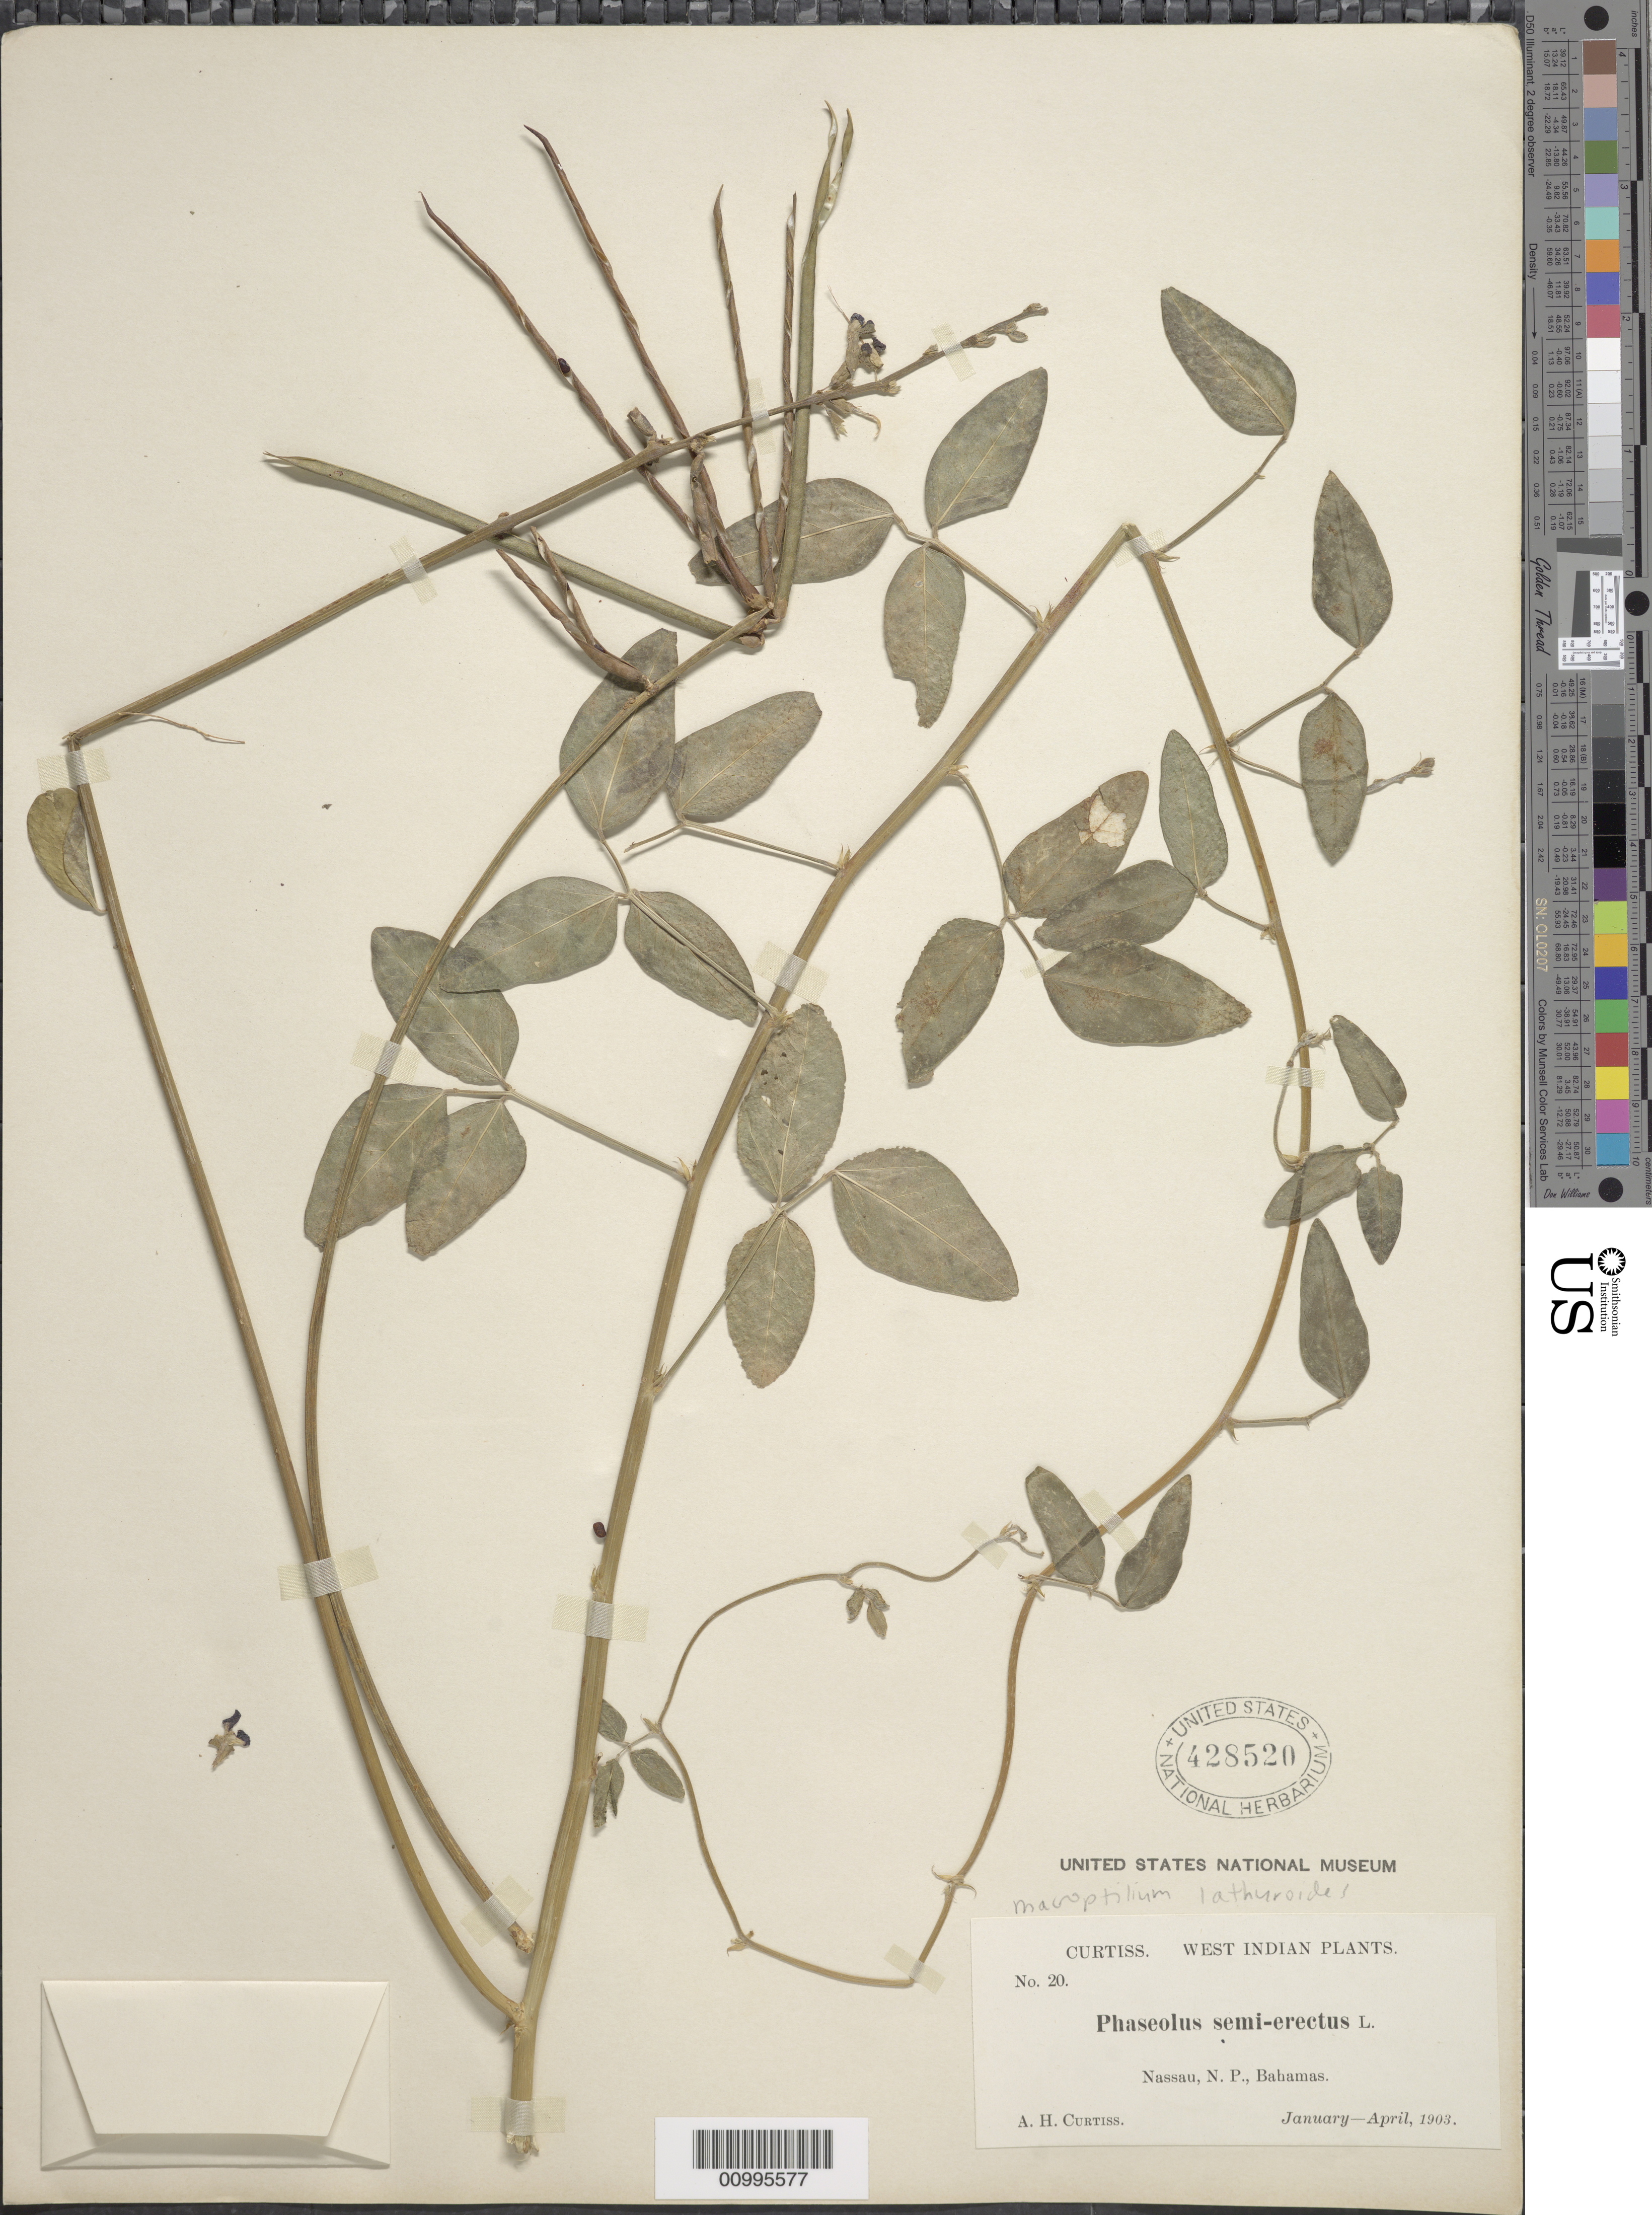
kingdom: Plantae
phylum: Tracheophyta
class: Magnoliopsida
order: Fabales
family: Fabaceae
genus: Macroptilium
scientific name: Macroptilium lathyroides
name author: (L.) Urb.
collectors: A. H. Curtiss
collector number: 20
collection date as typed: Jan 1903 to Apr 1903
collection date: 1903-01/1903-04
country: Bahamas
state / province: New Providence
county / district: Nassau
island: New Providence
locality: Nassau, N.P.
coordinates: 0 N, 0 E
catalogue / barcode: US 428520